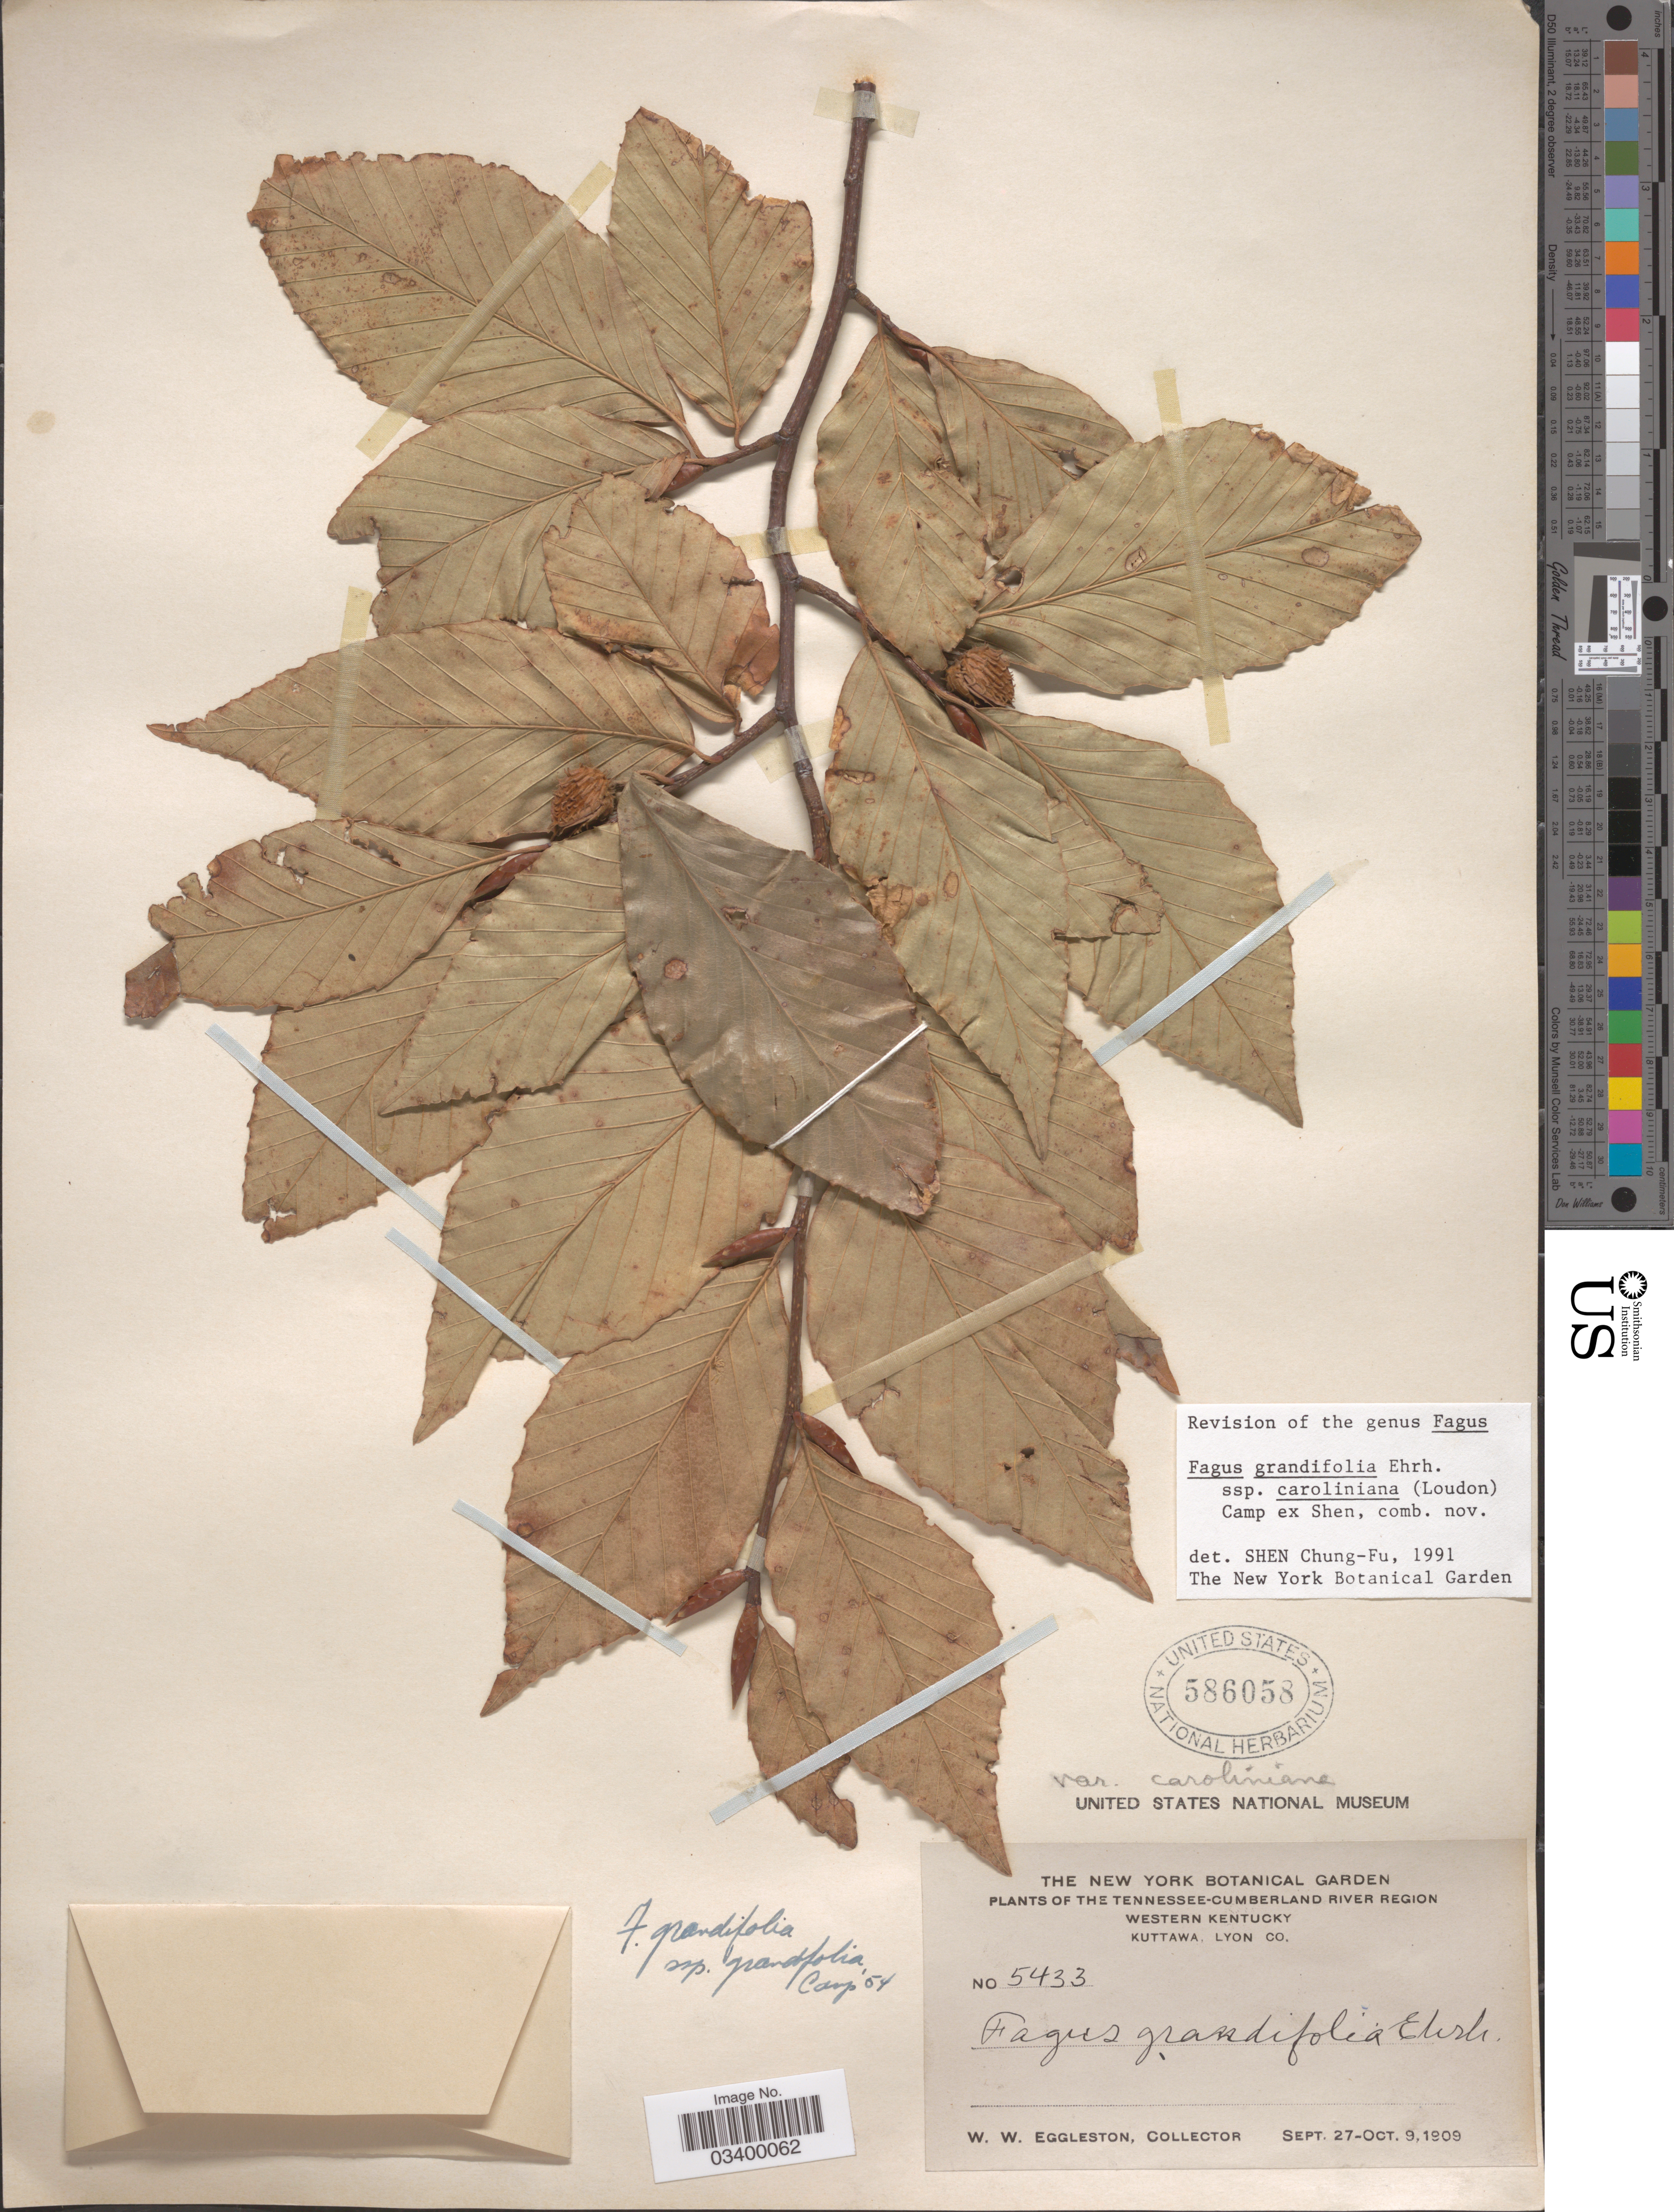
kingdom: Plantae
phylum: Tracheophyta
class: Magnoliopsida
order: Fagales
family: Fagaceae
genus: Fagus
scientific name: Fagus grandifolia subsp. caroliniana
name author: (Loudon) Fernald & Rehder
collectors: W. W. Eggleston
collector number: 5433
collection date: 1909-09-27/1909-10-09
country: United States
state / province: Kentucky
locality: The Tennessee-Cumberland River Region. Western Kentucky. Kuttawa, Lyon Co.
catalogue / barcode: US 586058